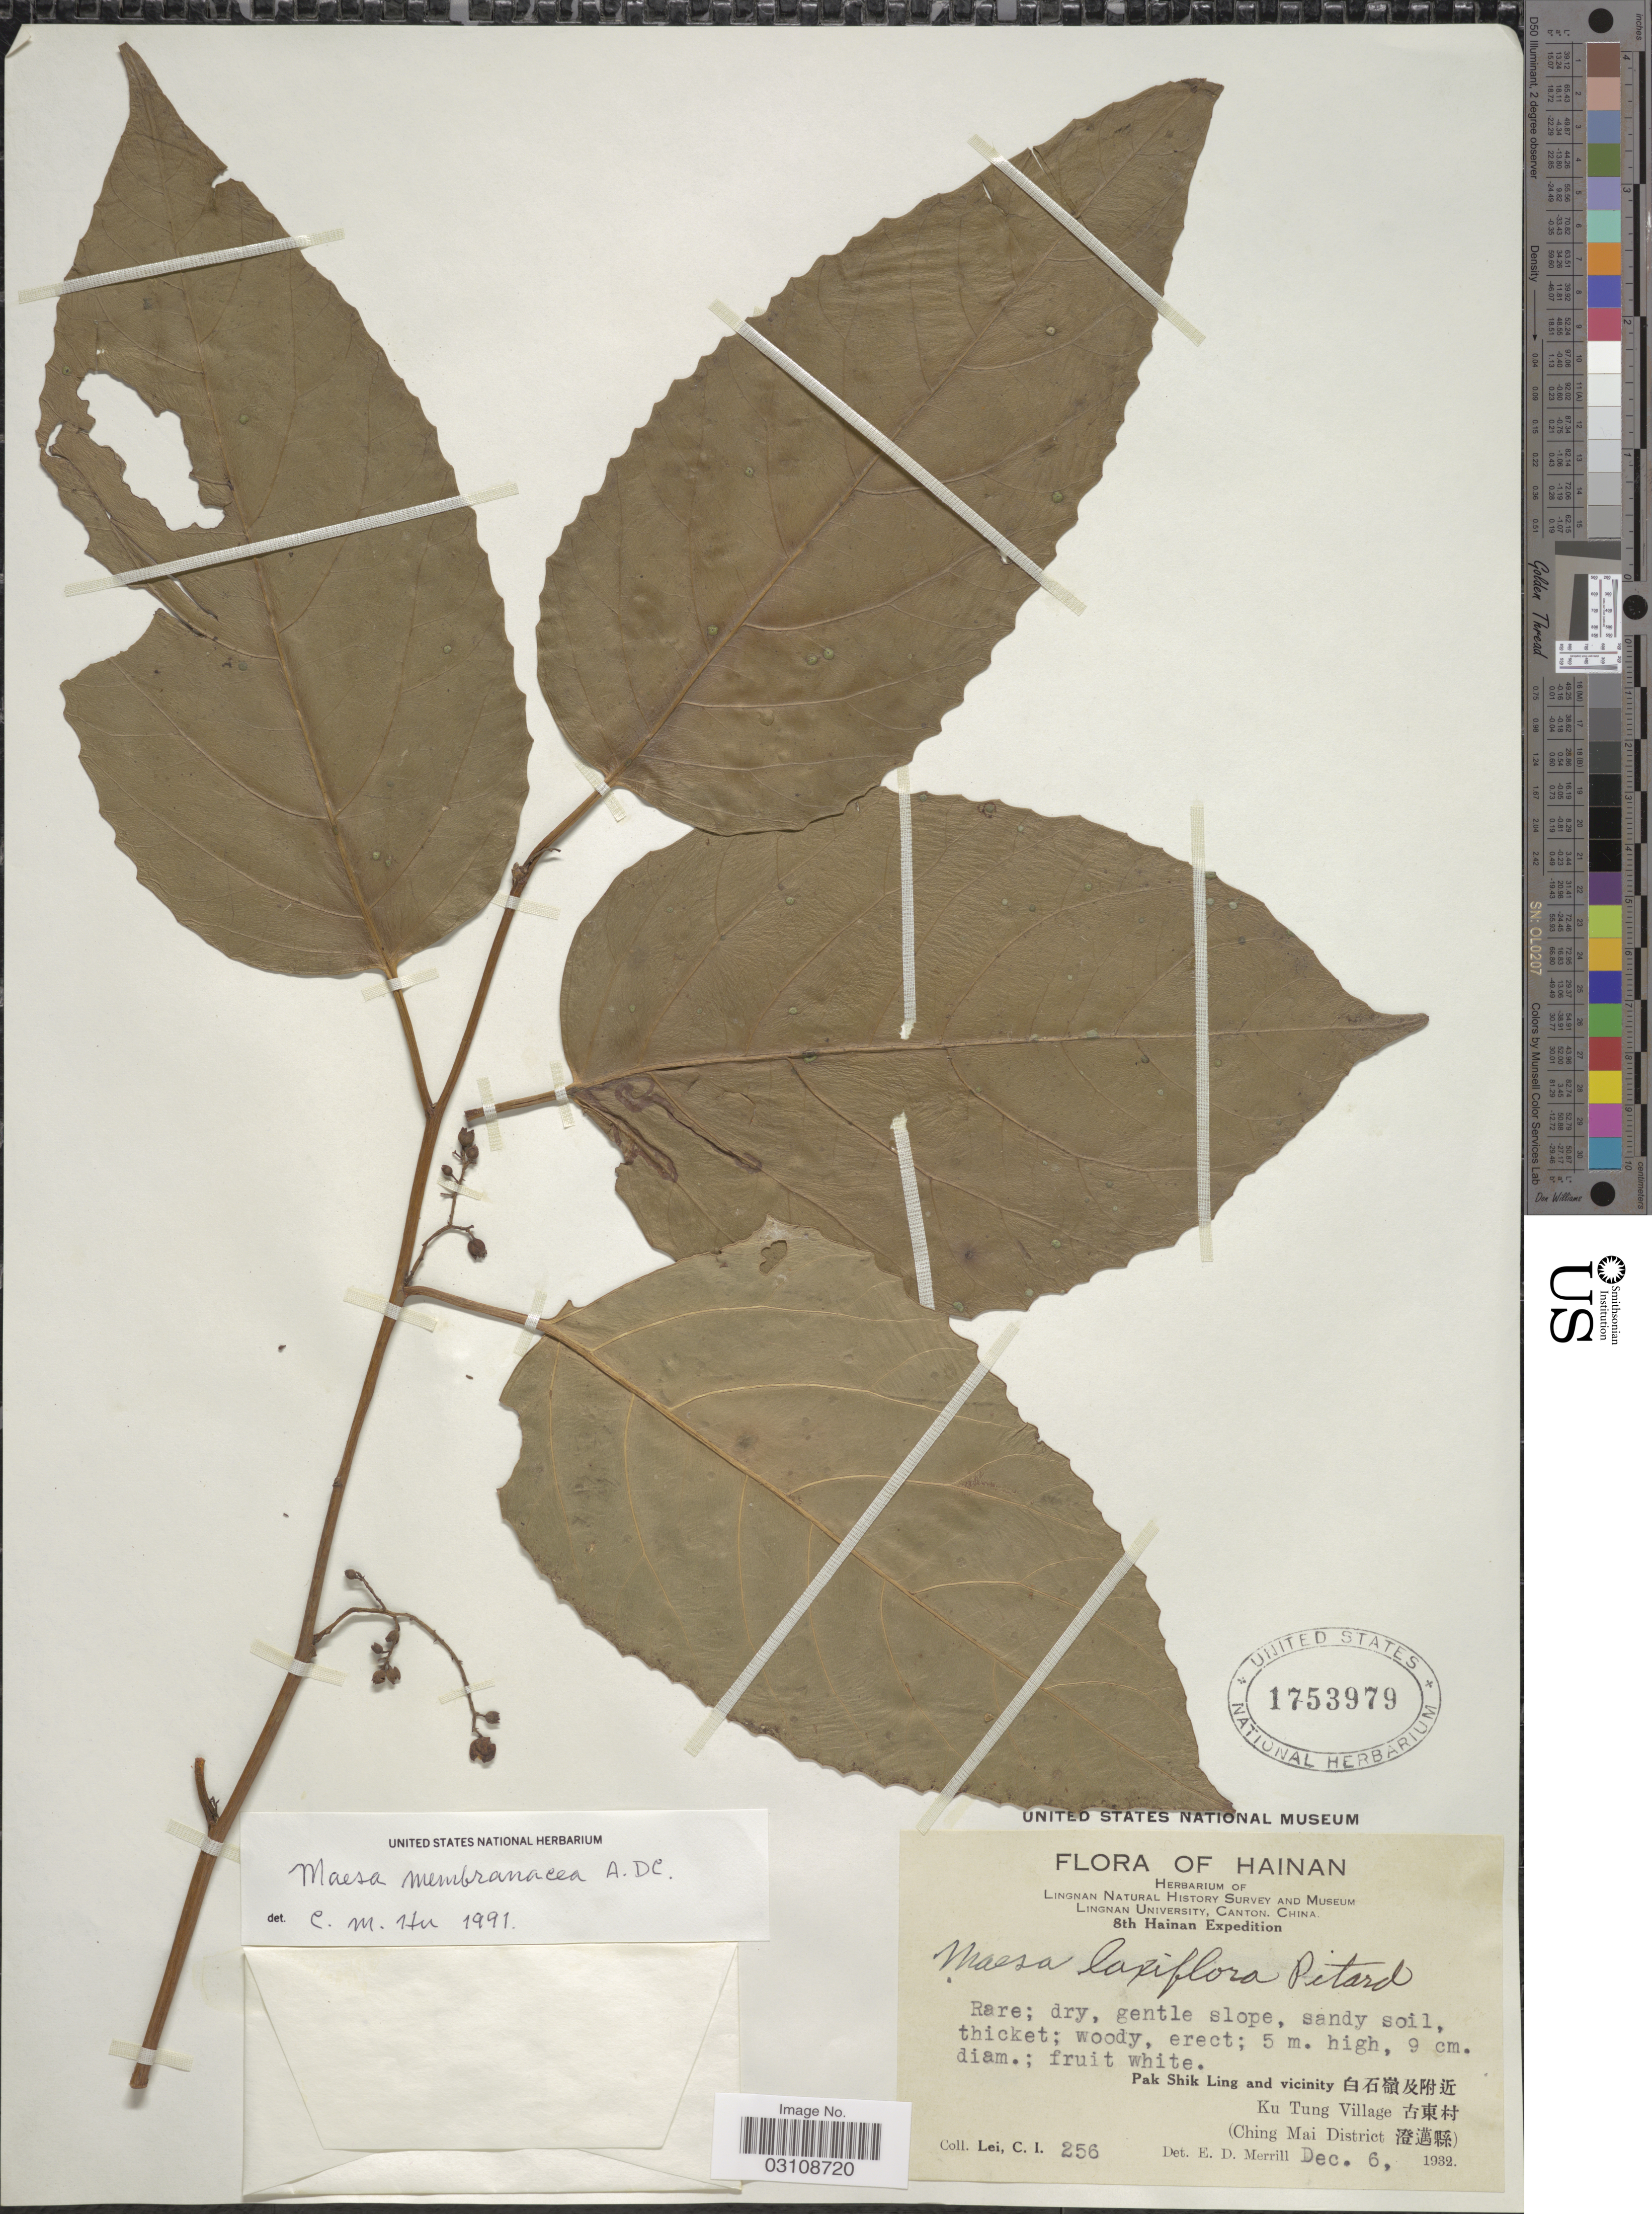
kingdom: Plantae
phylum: Tracheophyta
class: Magnoliopsida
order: Ericales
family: Primulaceae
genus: Maesa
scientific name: Maesa membranacea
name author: A. DC.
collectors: C. I. Lei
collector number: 256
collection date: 1932-12-06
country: China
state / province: Hainan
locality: Pak Shik Ling and vicinity, Ku Tung Village (Ching Mai District).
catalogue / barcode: US 1753979